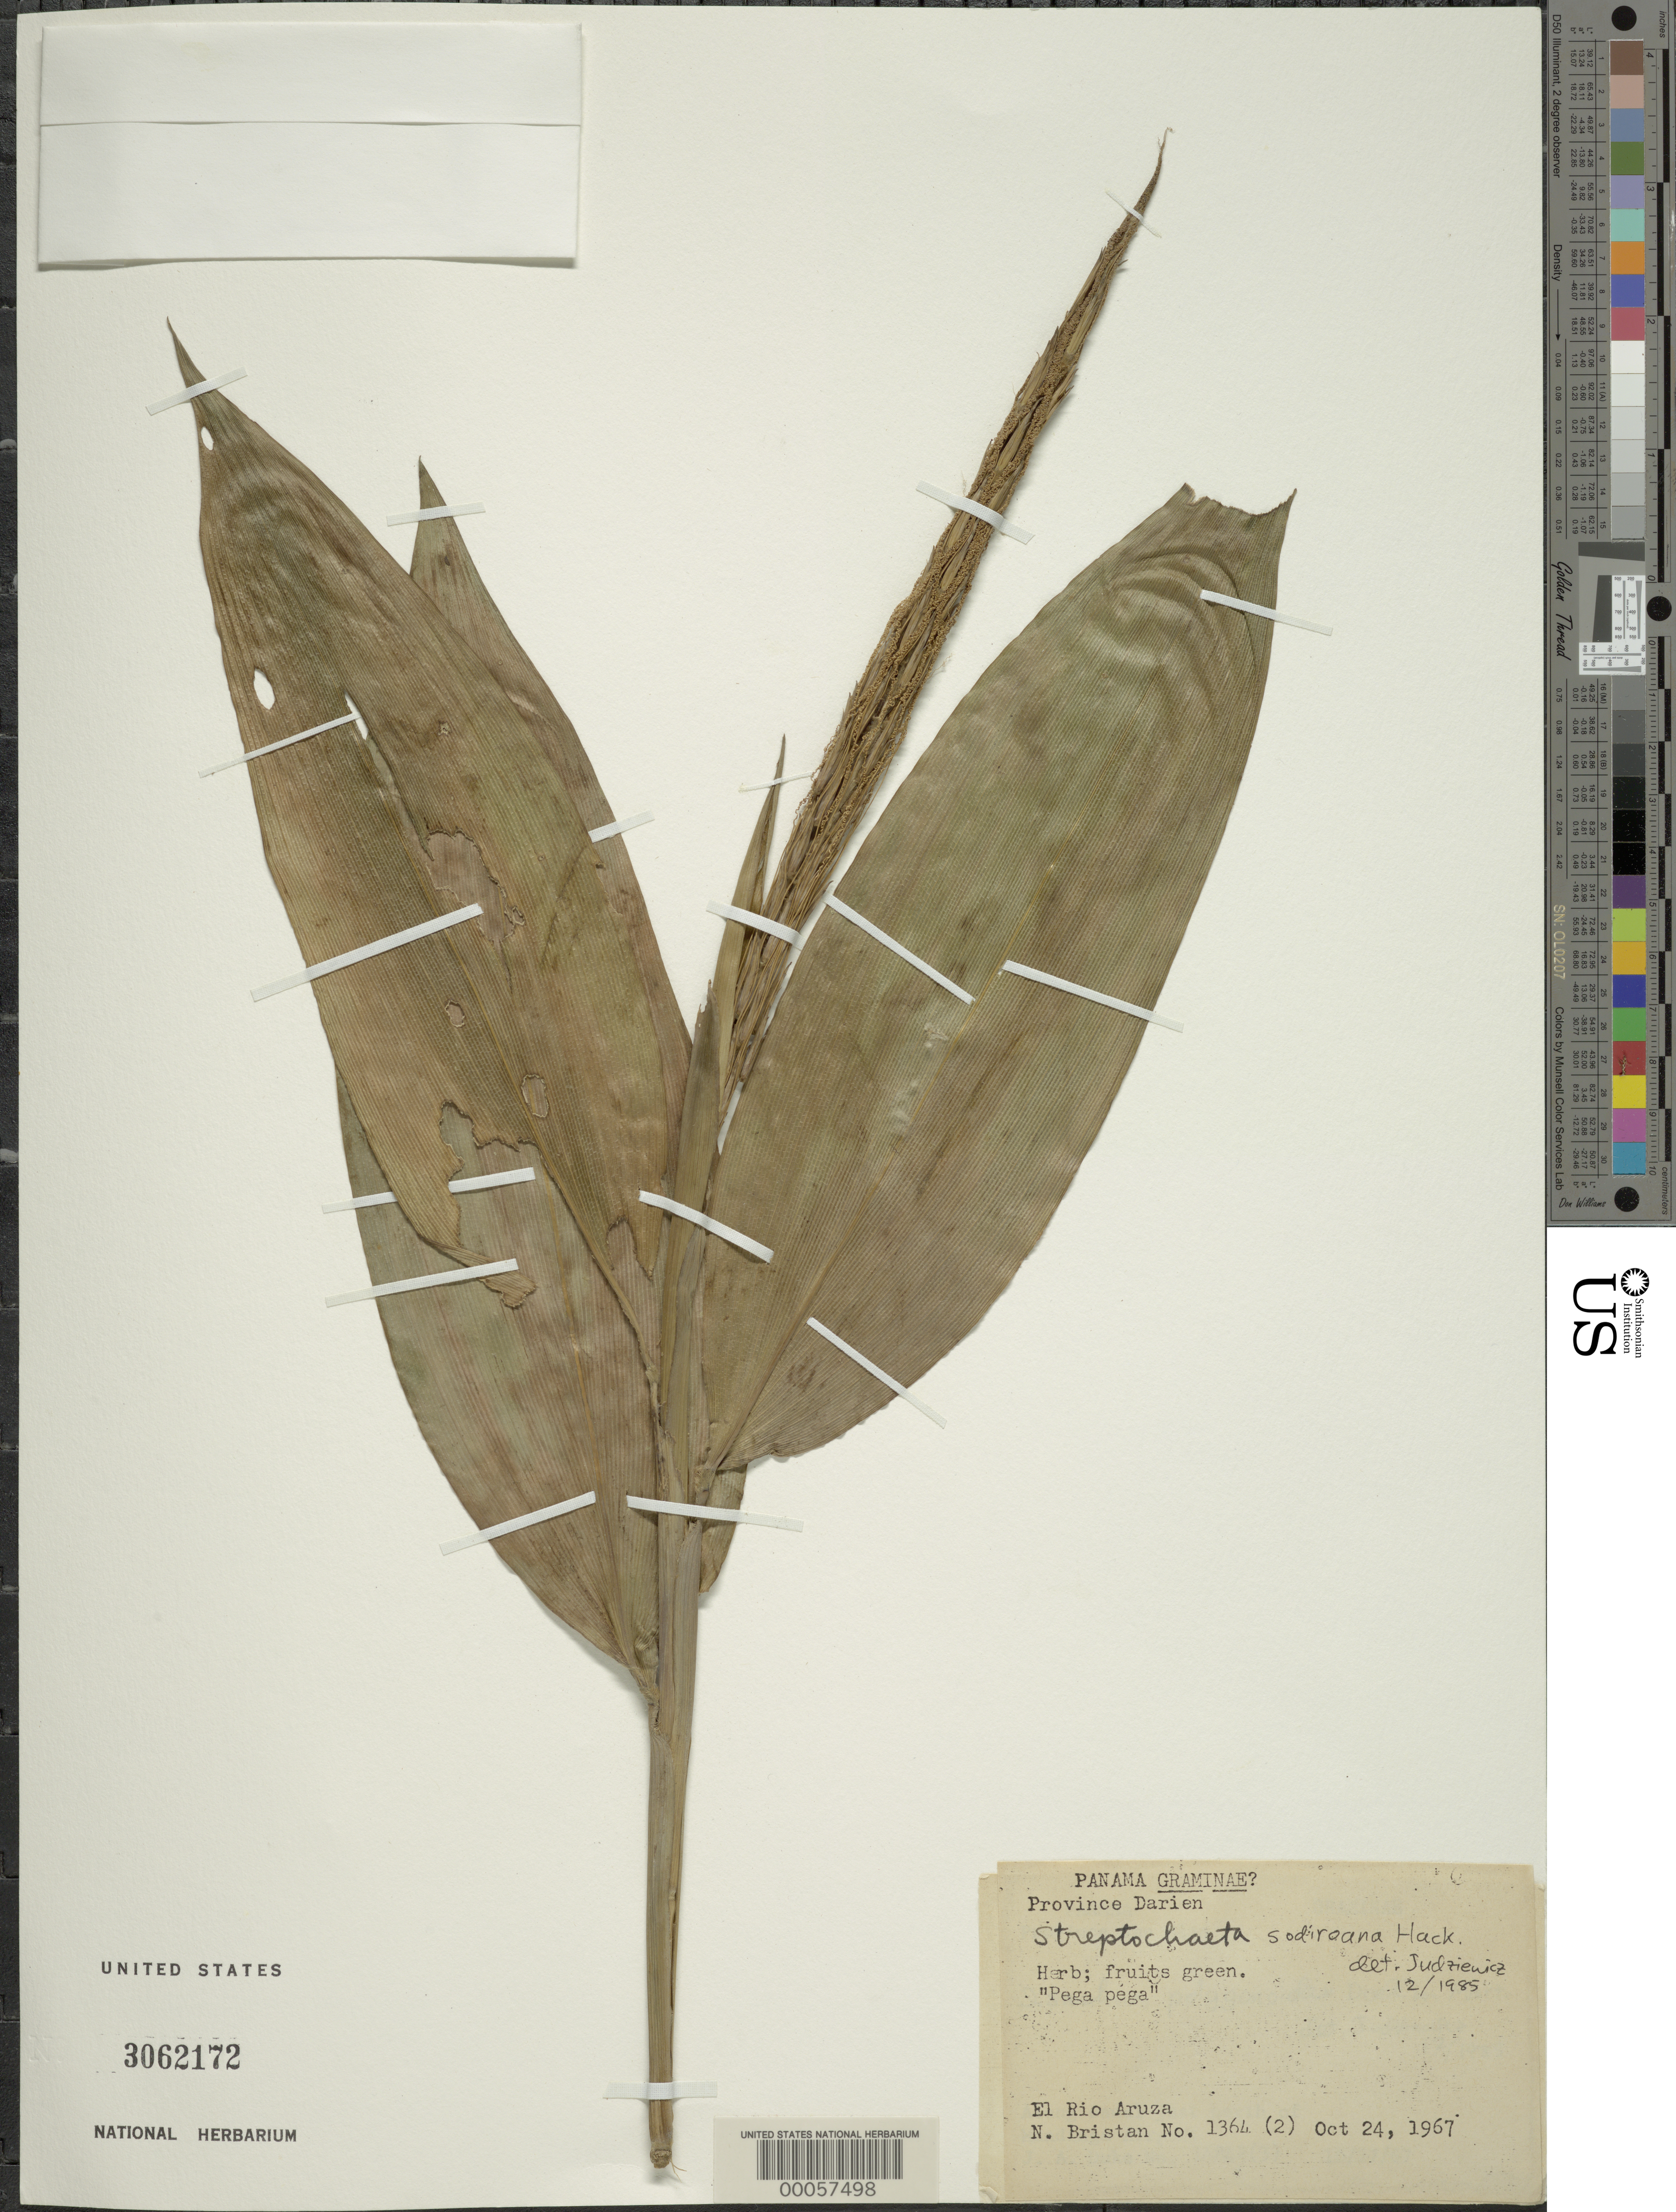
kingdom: Plantae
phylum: Tracheophyta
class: Liliopsida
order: Poales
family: Poaceae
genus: Streptochaeta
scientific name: Streptochaeta sodiroana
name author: Hack.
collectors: N. Bristan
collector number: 1364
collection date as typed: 24 Oct 1967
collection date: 1967-10-24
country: Panama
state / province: Darién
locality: El Rio Aruza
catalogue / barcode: US 3062172